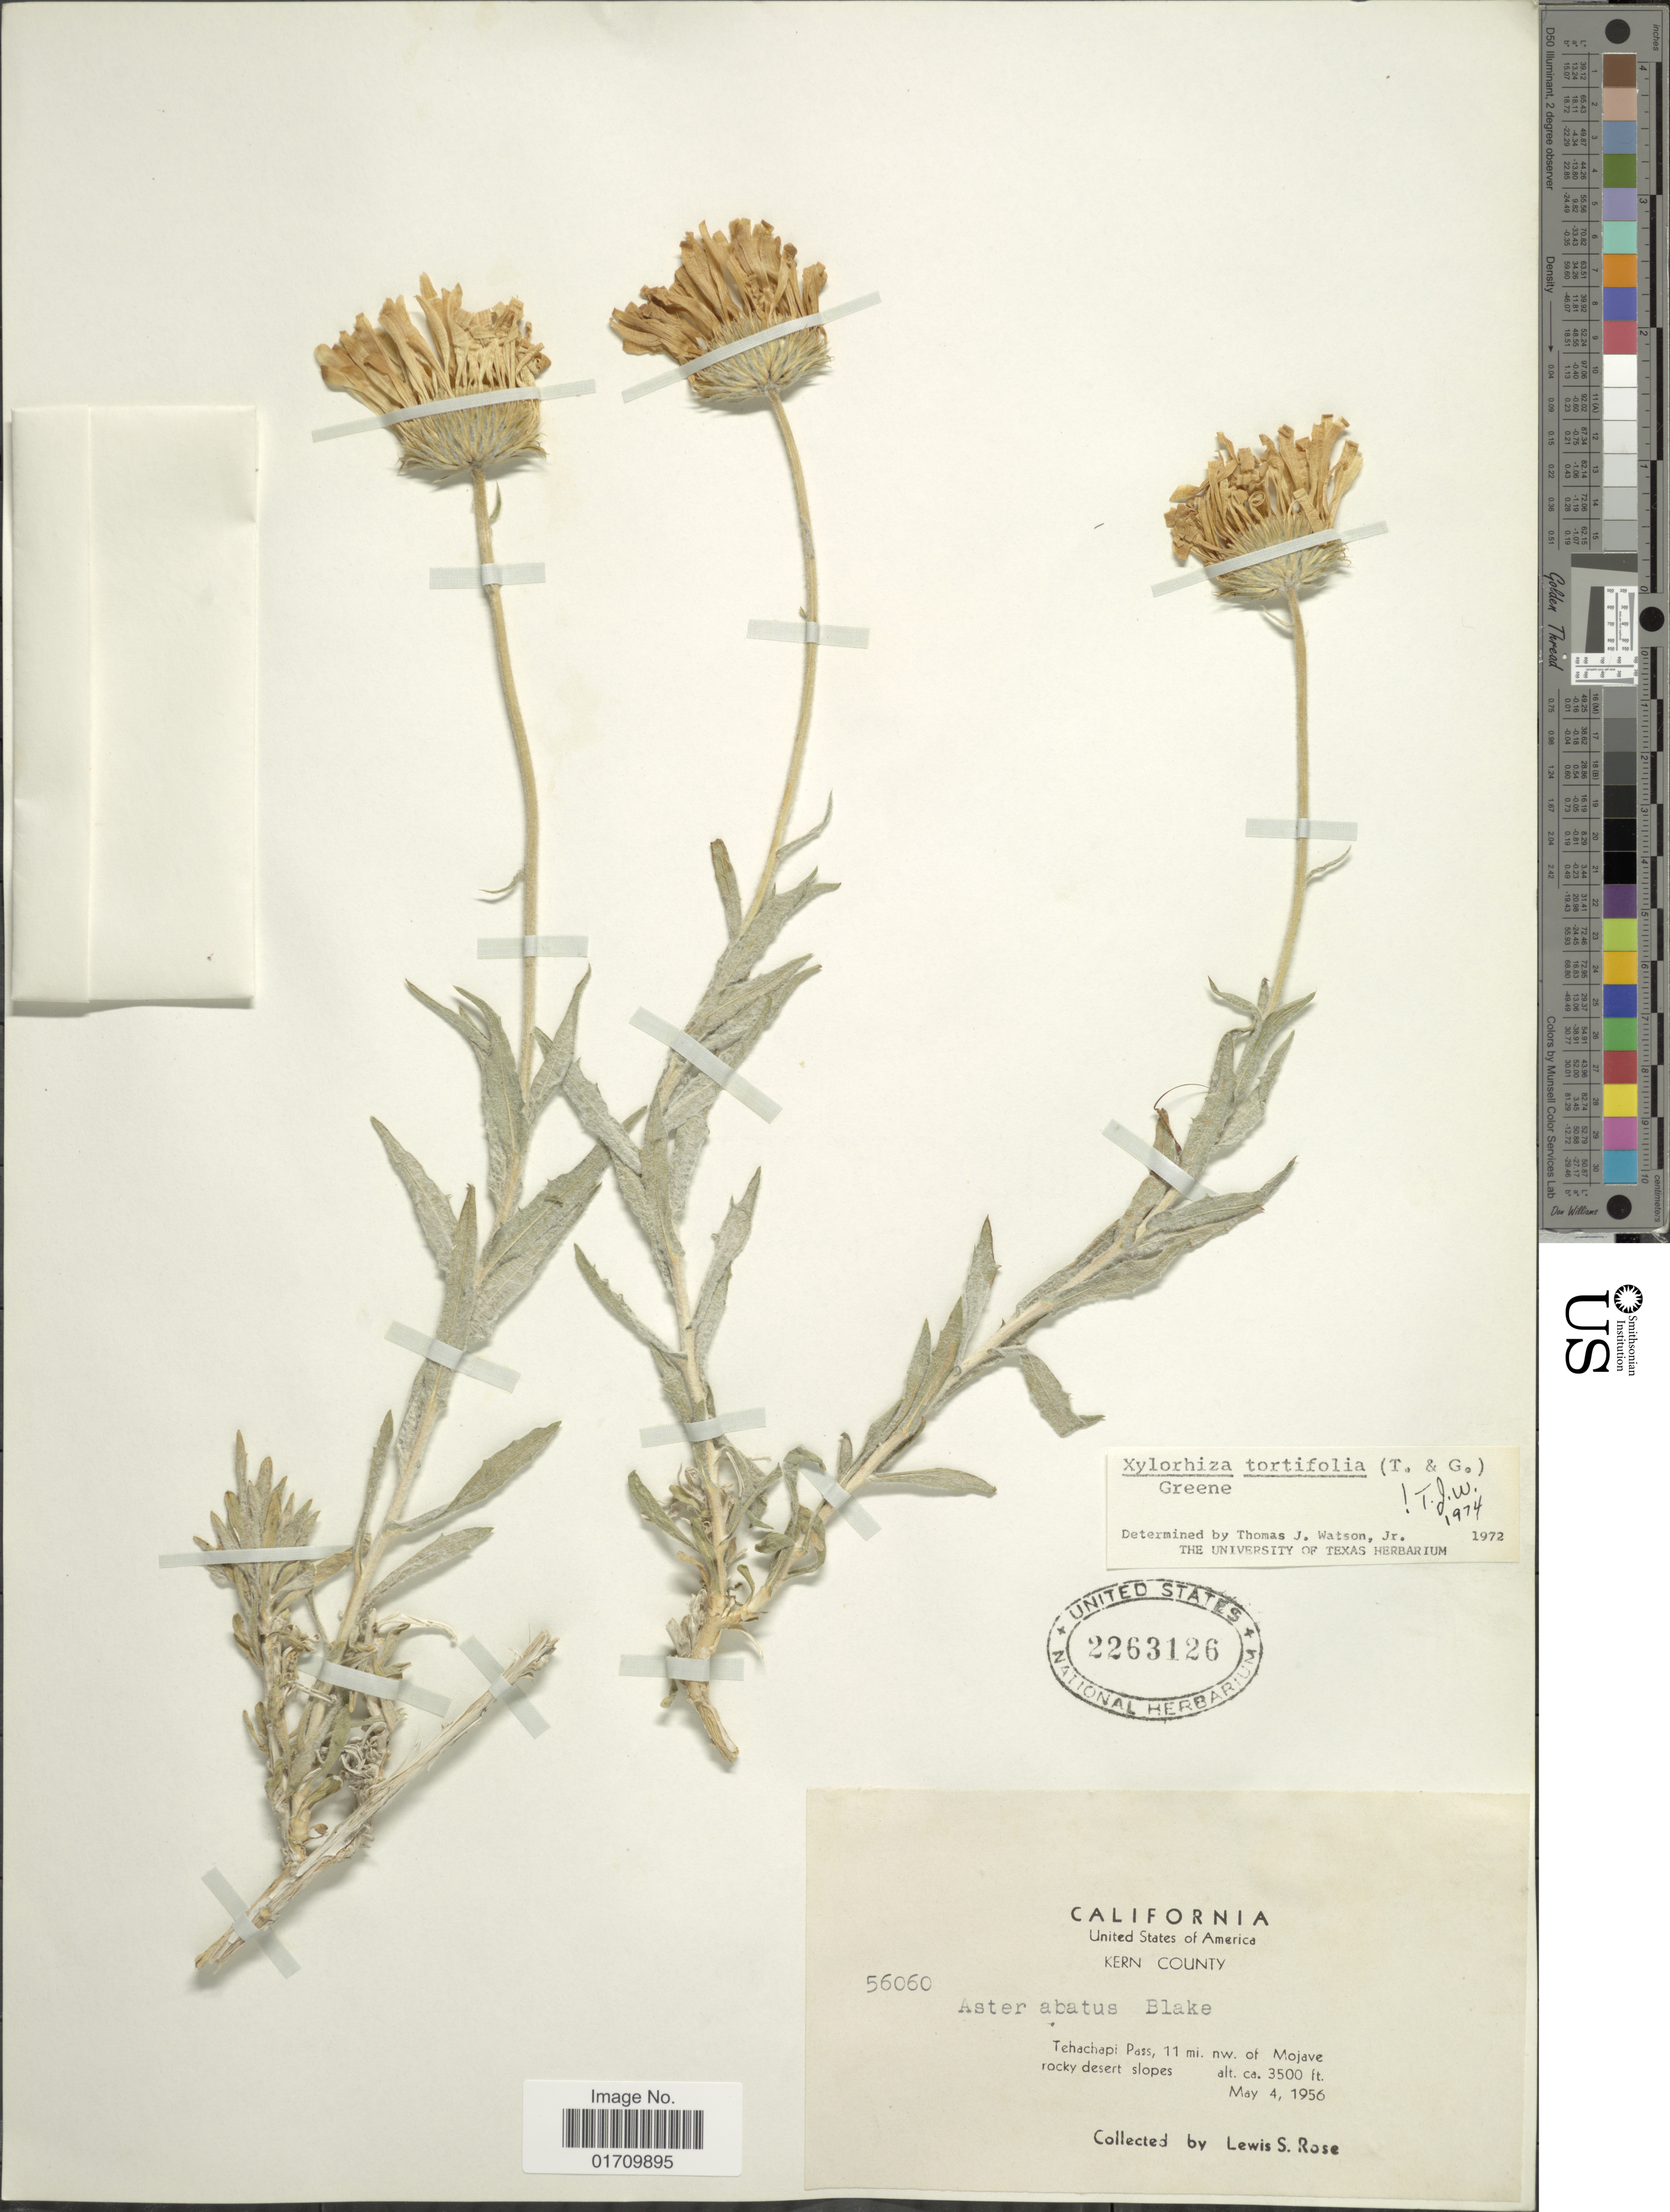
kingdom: Plantae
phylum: Tracheophyta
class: Magnoliopsida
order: Asterales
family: Asteraceae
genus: Xylorhiza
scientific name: Xylorhiza tortifolia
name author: (Torr. & A. Gray) Greene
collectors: L. S. Rose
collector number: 56060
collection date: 1956-05-04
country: United States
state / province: California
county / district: Kern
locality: United States of America, Kern County, Tehachapi Pass, 11 mi nw. of Mojave rocky desert slopes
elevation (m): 1067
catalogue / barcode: US 2263126